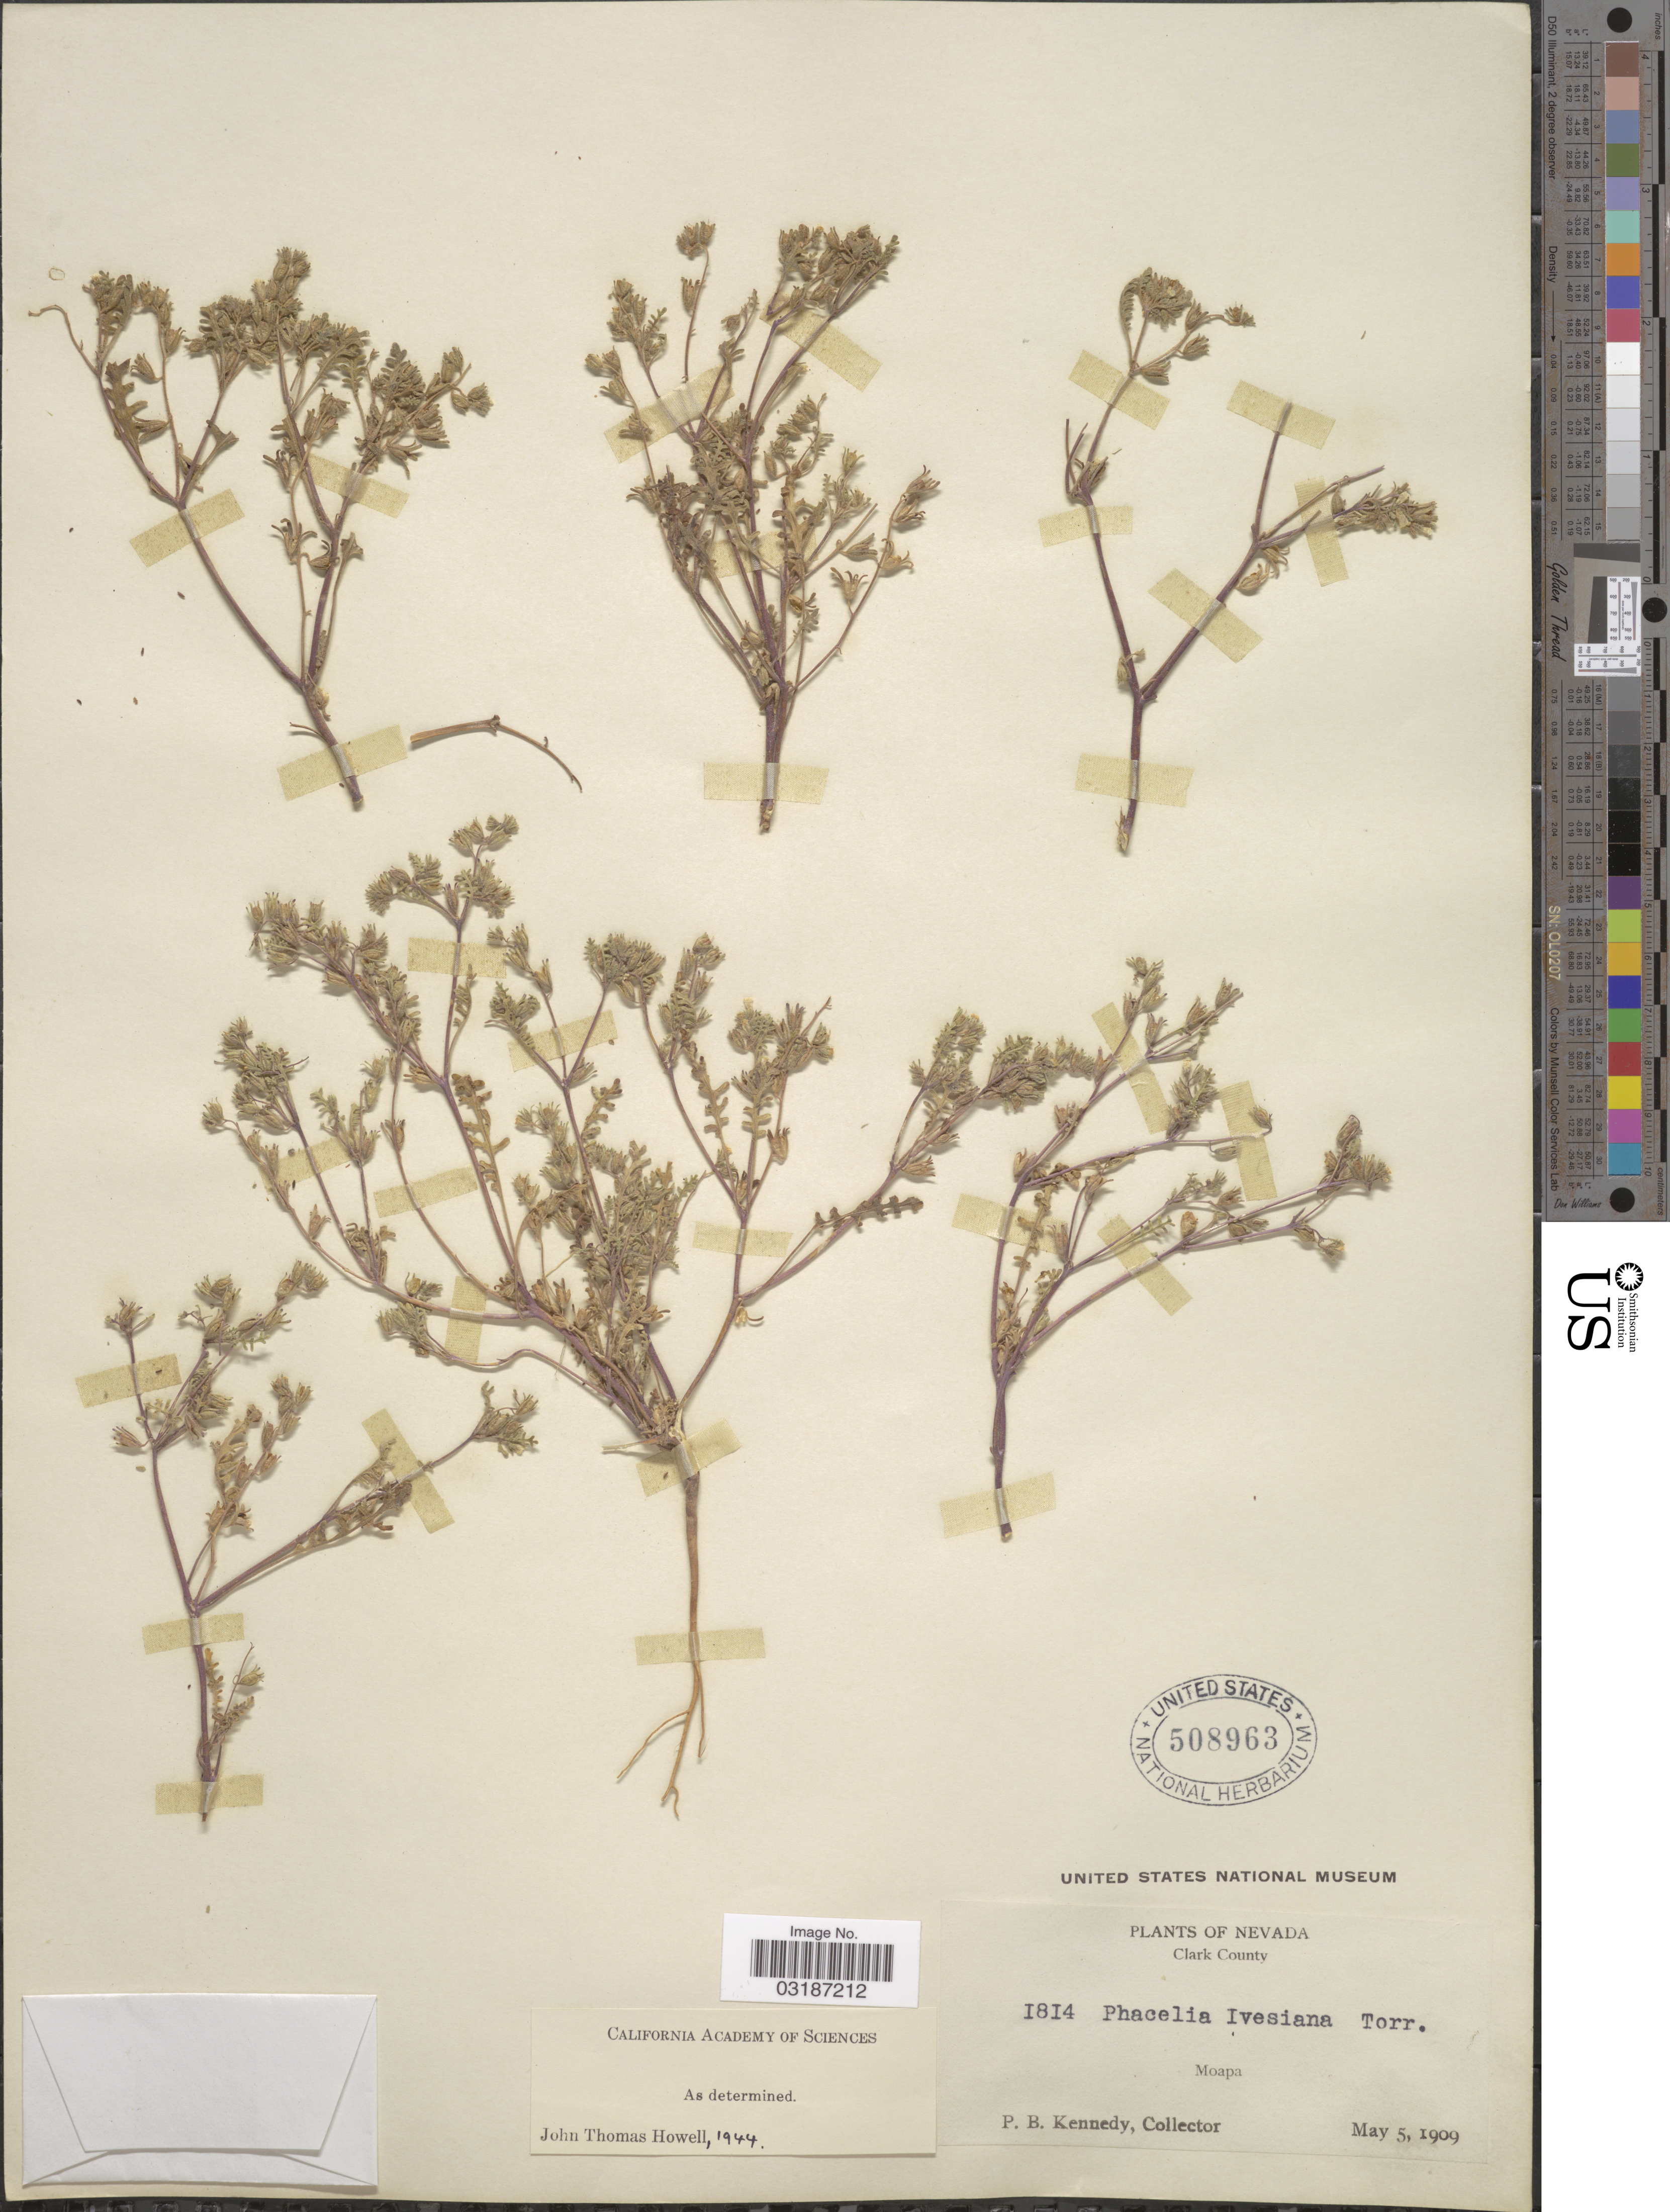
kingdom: Plantae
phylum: Tracheophyta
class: Magnoliopsida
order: Boraginales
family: Hydrophyllaceae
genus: Phacelia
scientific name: Phacelia ivesiana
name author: Torr.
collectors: P. B. Kennedy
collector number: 1814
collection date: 1909-05-05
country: United States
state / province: Nevada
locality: Clark County. Moapa.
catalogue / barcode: US 508963